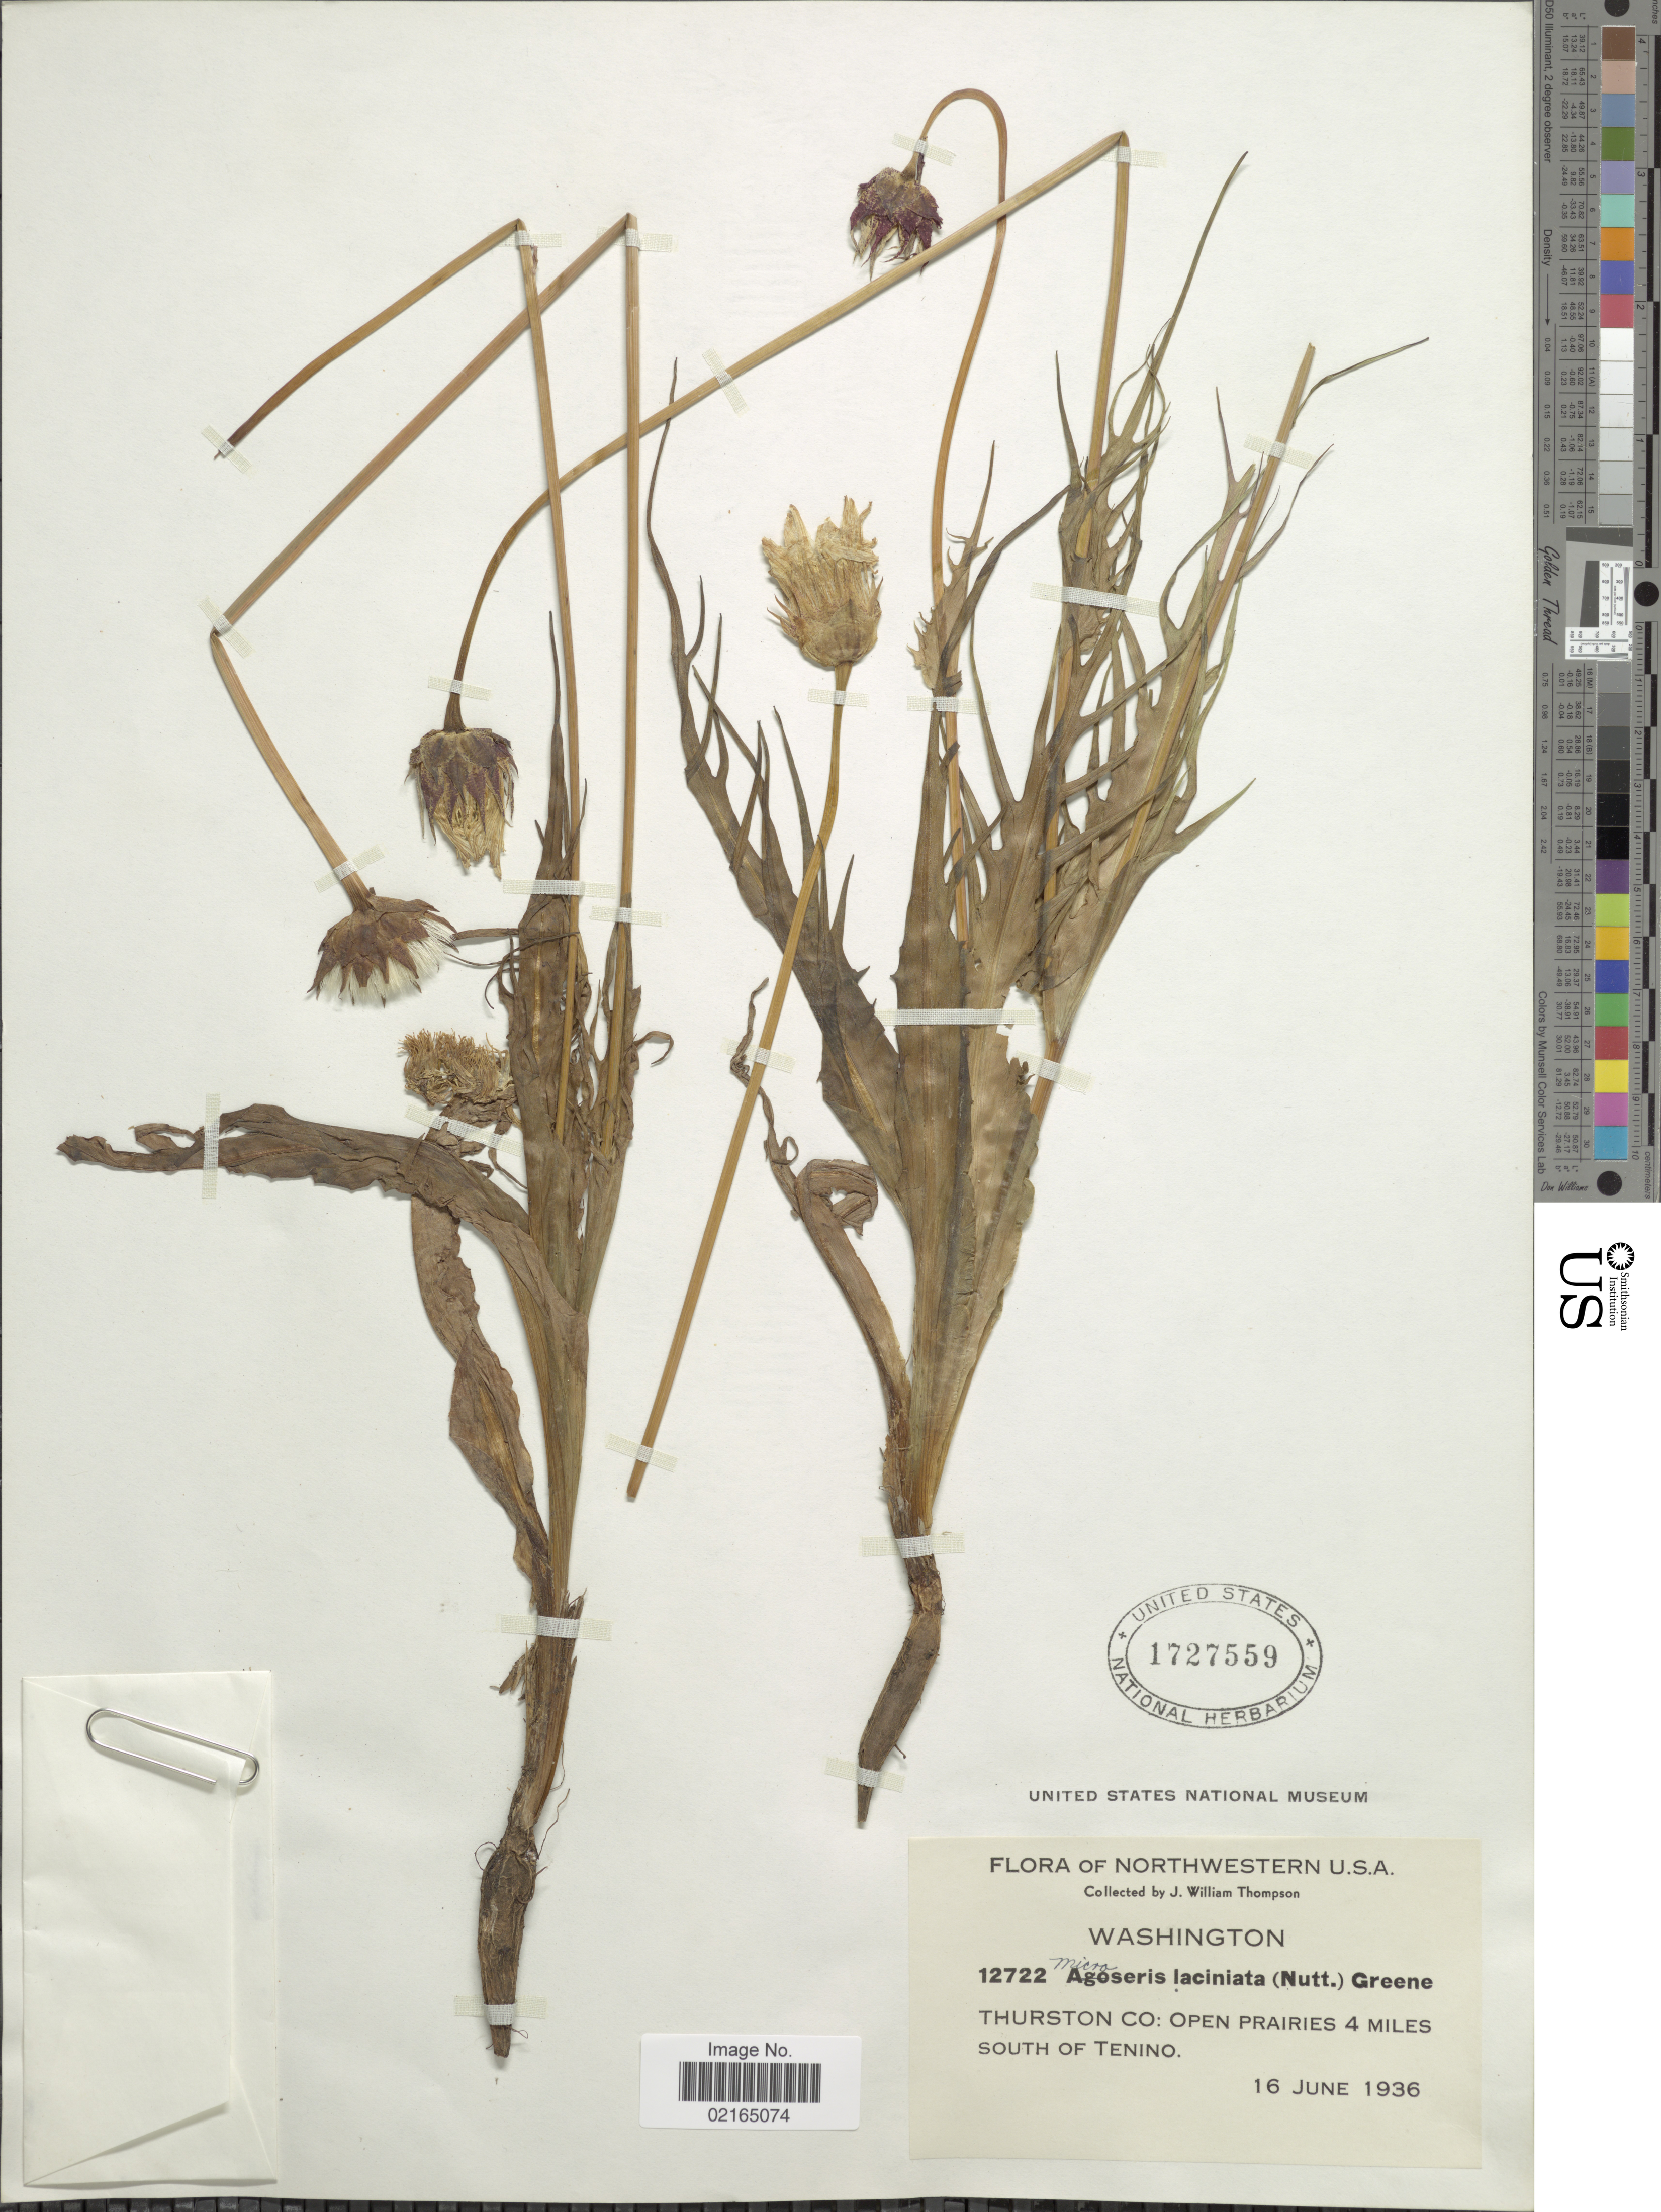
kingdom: Plantae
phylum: Tracheophyta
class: Magnoliopsida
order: Asterales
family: Asteraceae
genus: Microseris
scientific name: Microseris laciniata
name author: (Hook.) Sch. Bip.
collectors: J. W. Thompson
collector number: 12722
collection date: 1936-06-16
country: United States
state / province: Washington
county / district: Thurston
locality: Northwestern U.S.A., Thurston Co.: open prairies 4 miles south of Tenino.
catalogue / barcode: US 1727559